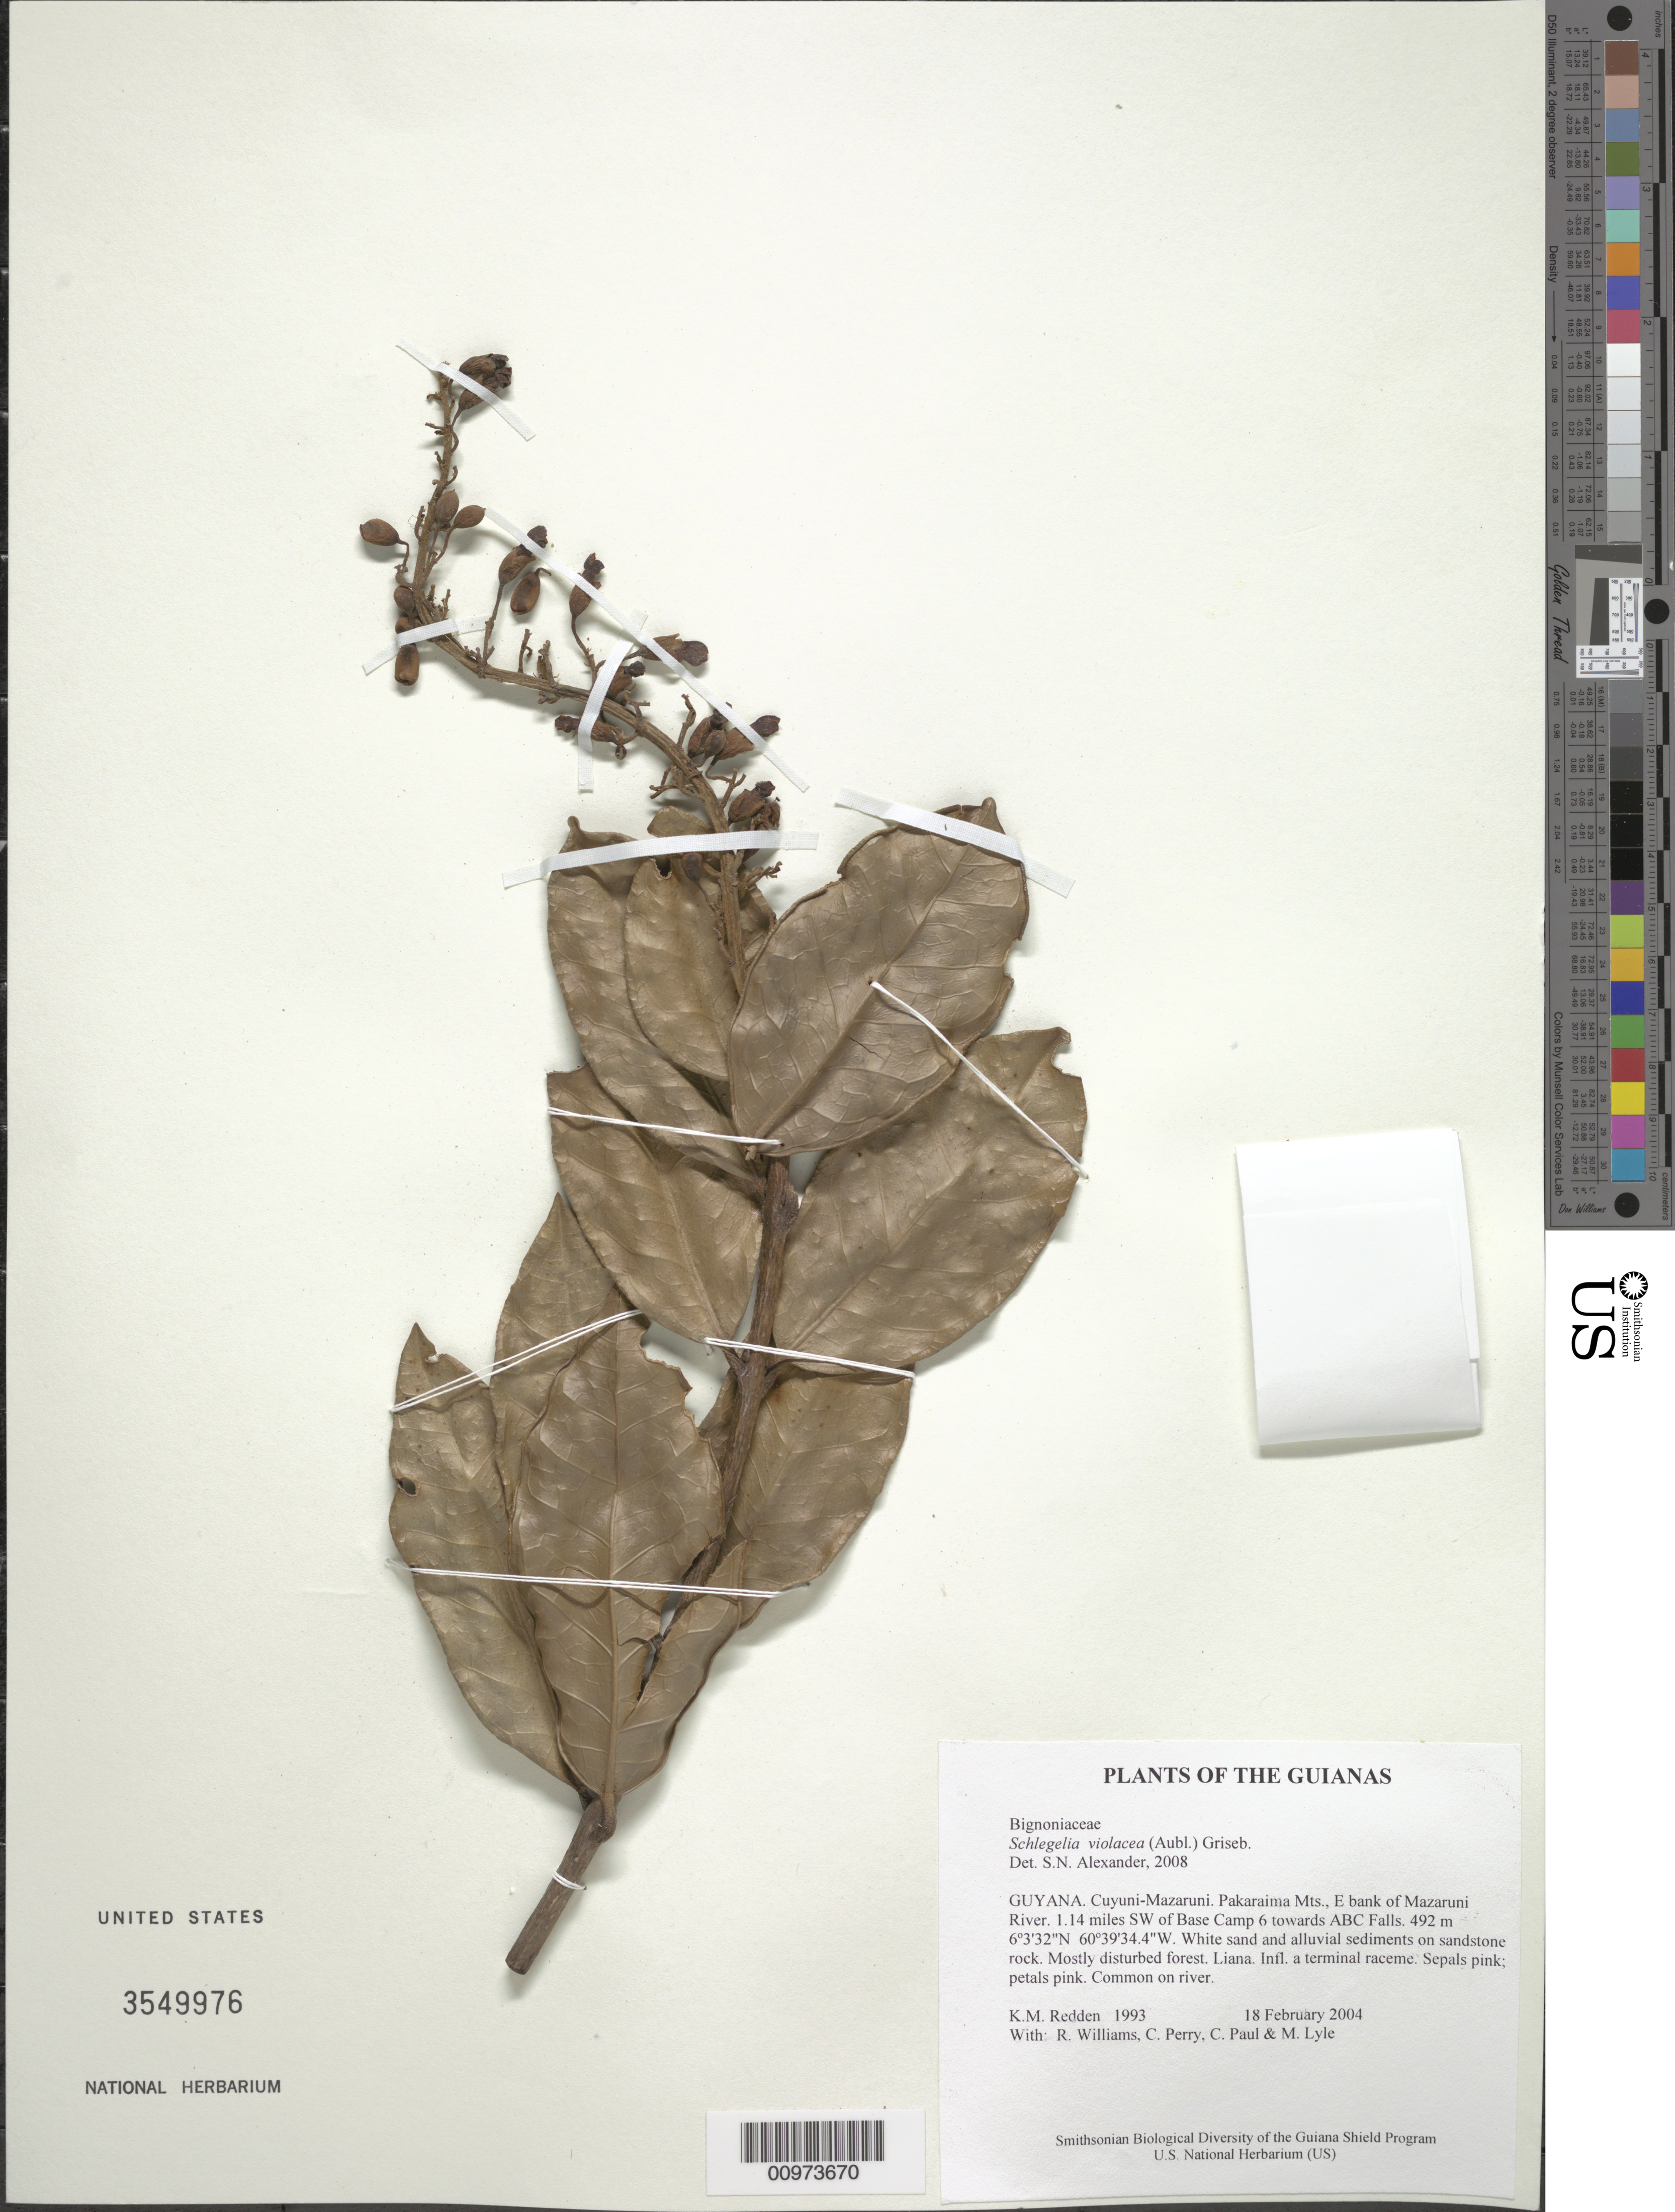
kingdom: Plantae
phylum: Tracheophyta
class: Magnoliopsida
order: Lamiales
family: Schlegeliaceae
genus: Schlegelia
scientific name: Schlegelia violacea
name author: (Aubl.) Griseb.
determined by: Alexander, S. N.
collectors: K. M. Redden, R. Williams, C. Perry, C. Paul & M. Lyle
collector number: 1993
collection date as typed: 18 February 2004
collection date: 2004-02-18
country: Guyana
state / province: Cuyuni-Mazaruni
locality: Pakaraima Mts., E bank of Mazaruni River. 1.14 miles SW of Base Camp 6 towards ABC Falls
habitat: White sand and alluvial sediments on sandstone rock. Mostly disturbed forest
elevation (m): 492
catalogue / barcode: US 3549976